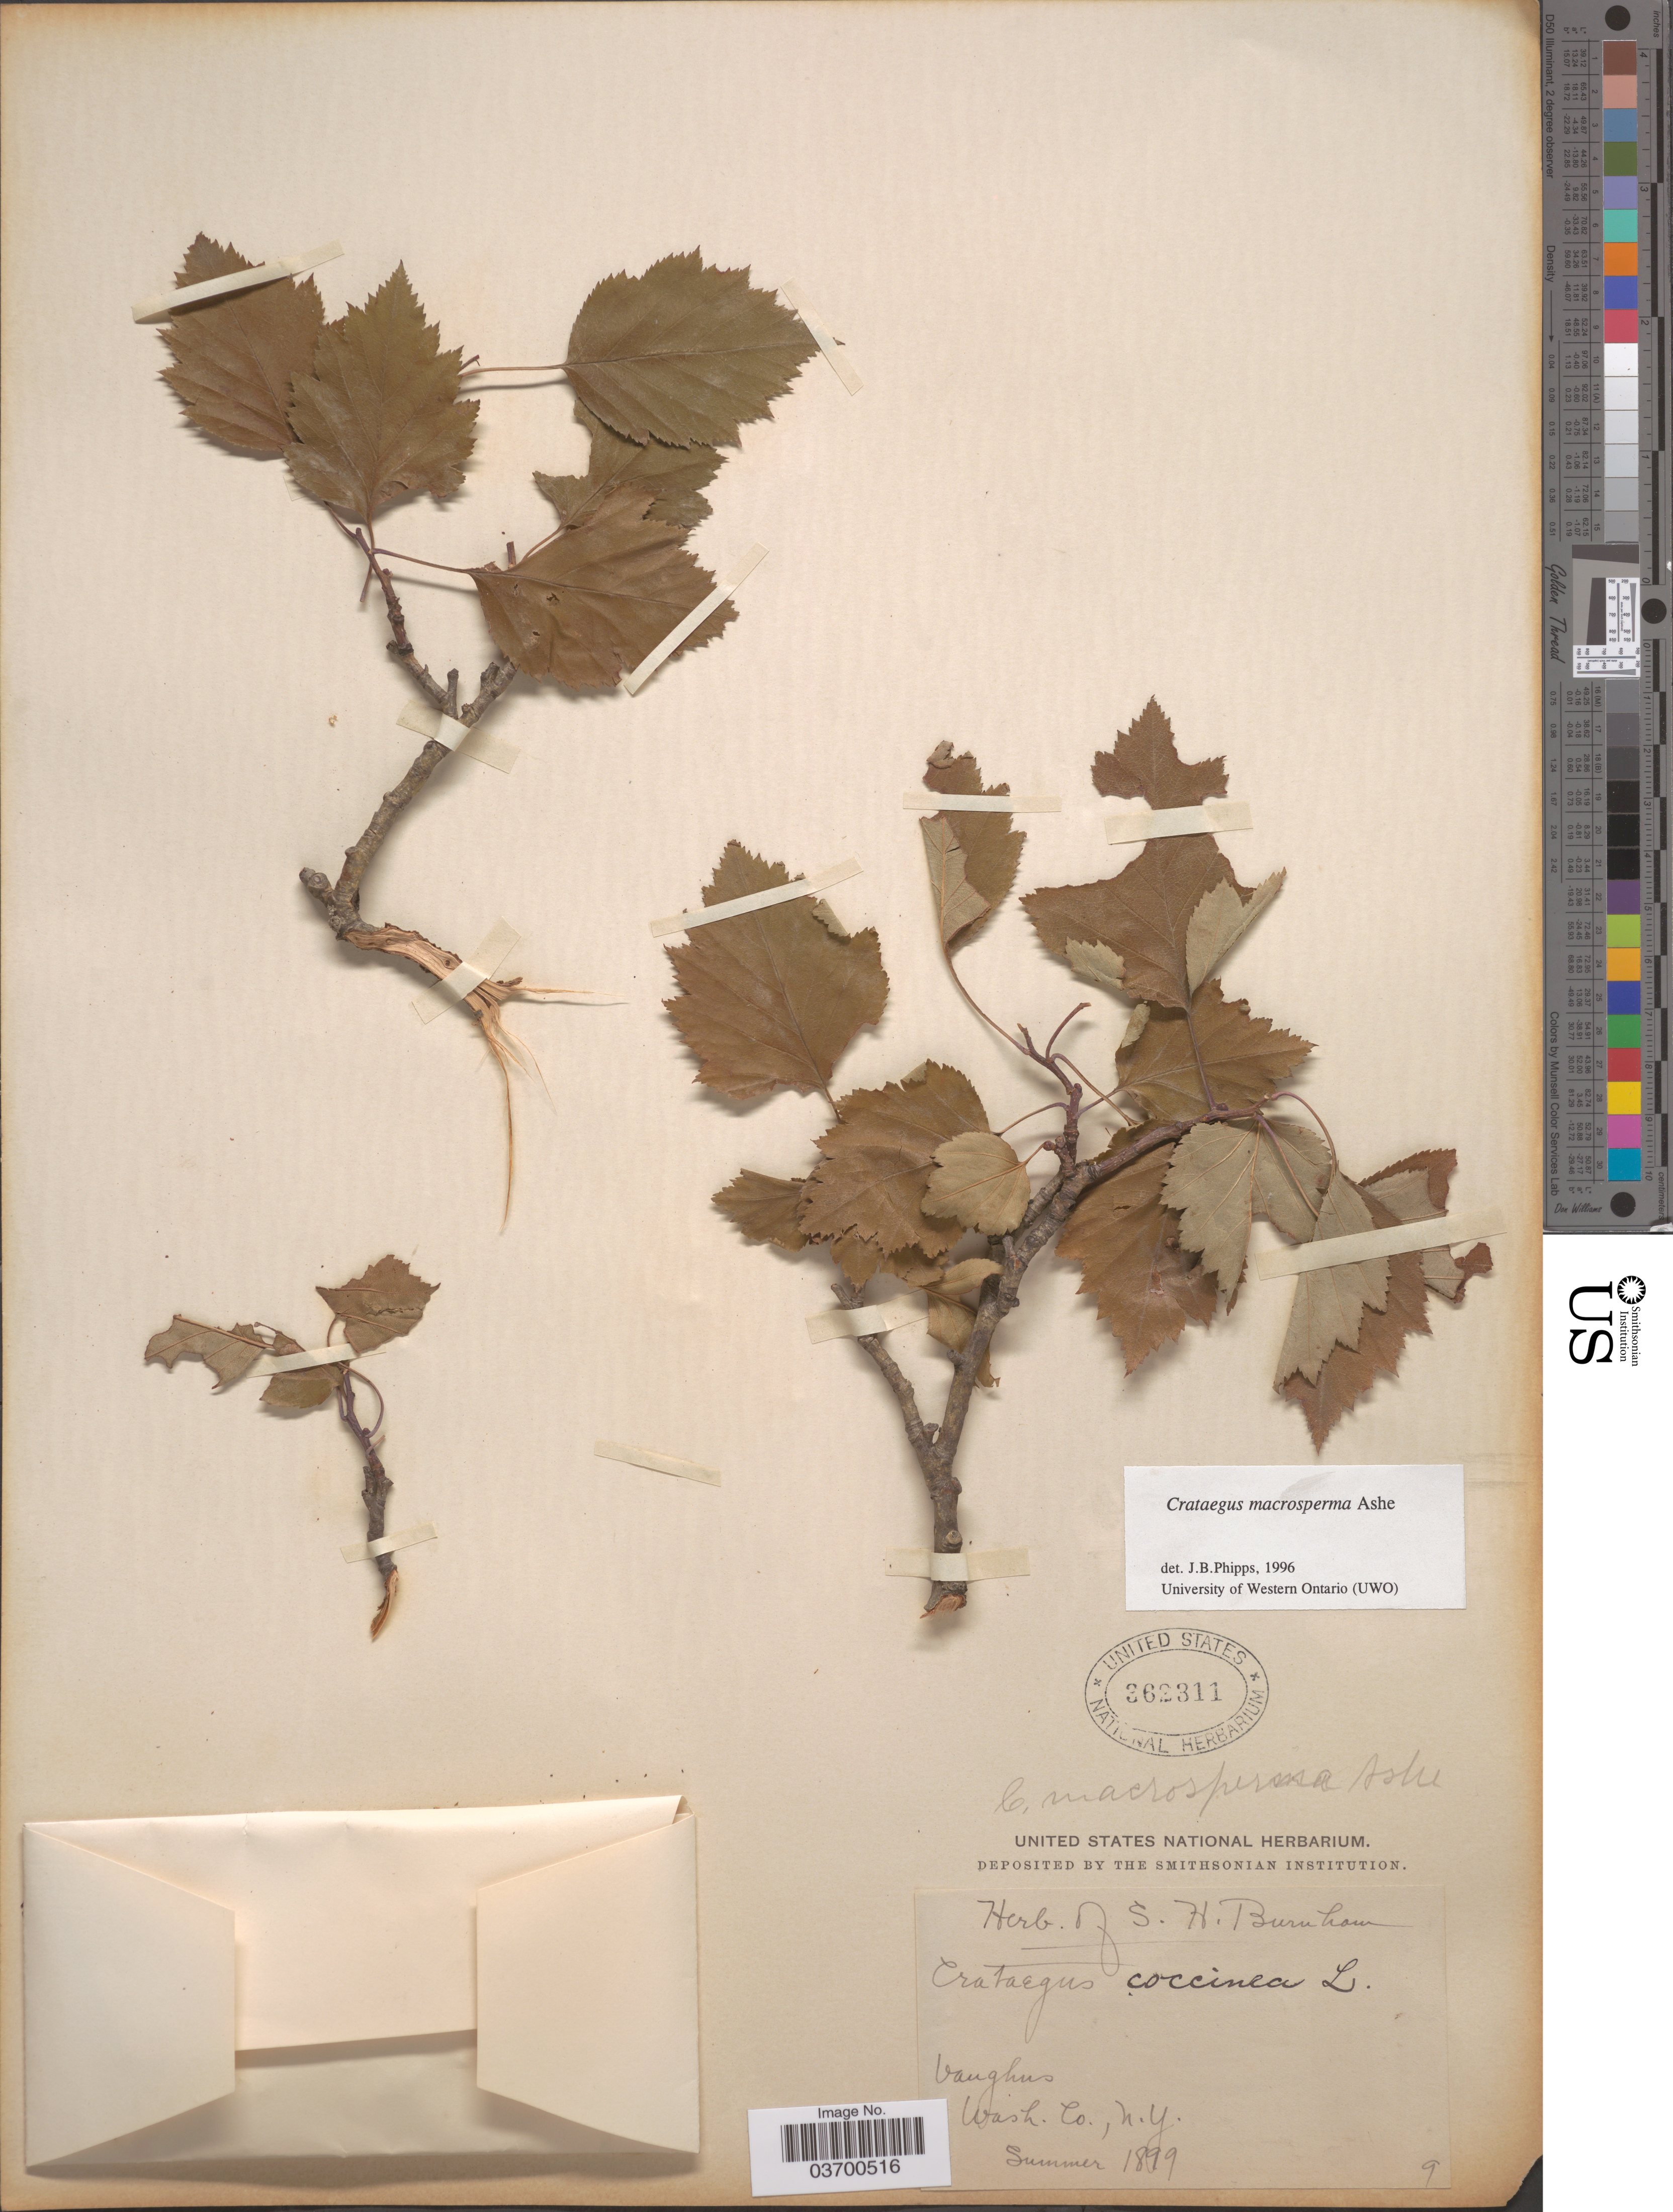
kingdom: Plantae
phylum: Tracheophyta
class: Magnoliopsida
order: Rosales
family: Rosaceae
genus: Crataegus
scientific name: Crataegus macrosperma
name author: Ashe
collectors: ex herb. S.H. Burnham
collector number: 9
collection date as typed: Summer 1899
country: United States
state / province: New York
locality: Vaughus. Wash. Co.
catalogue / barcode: US 362311